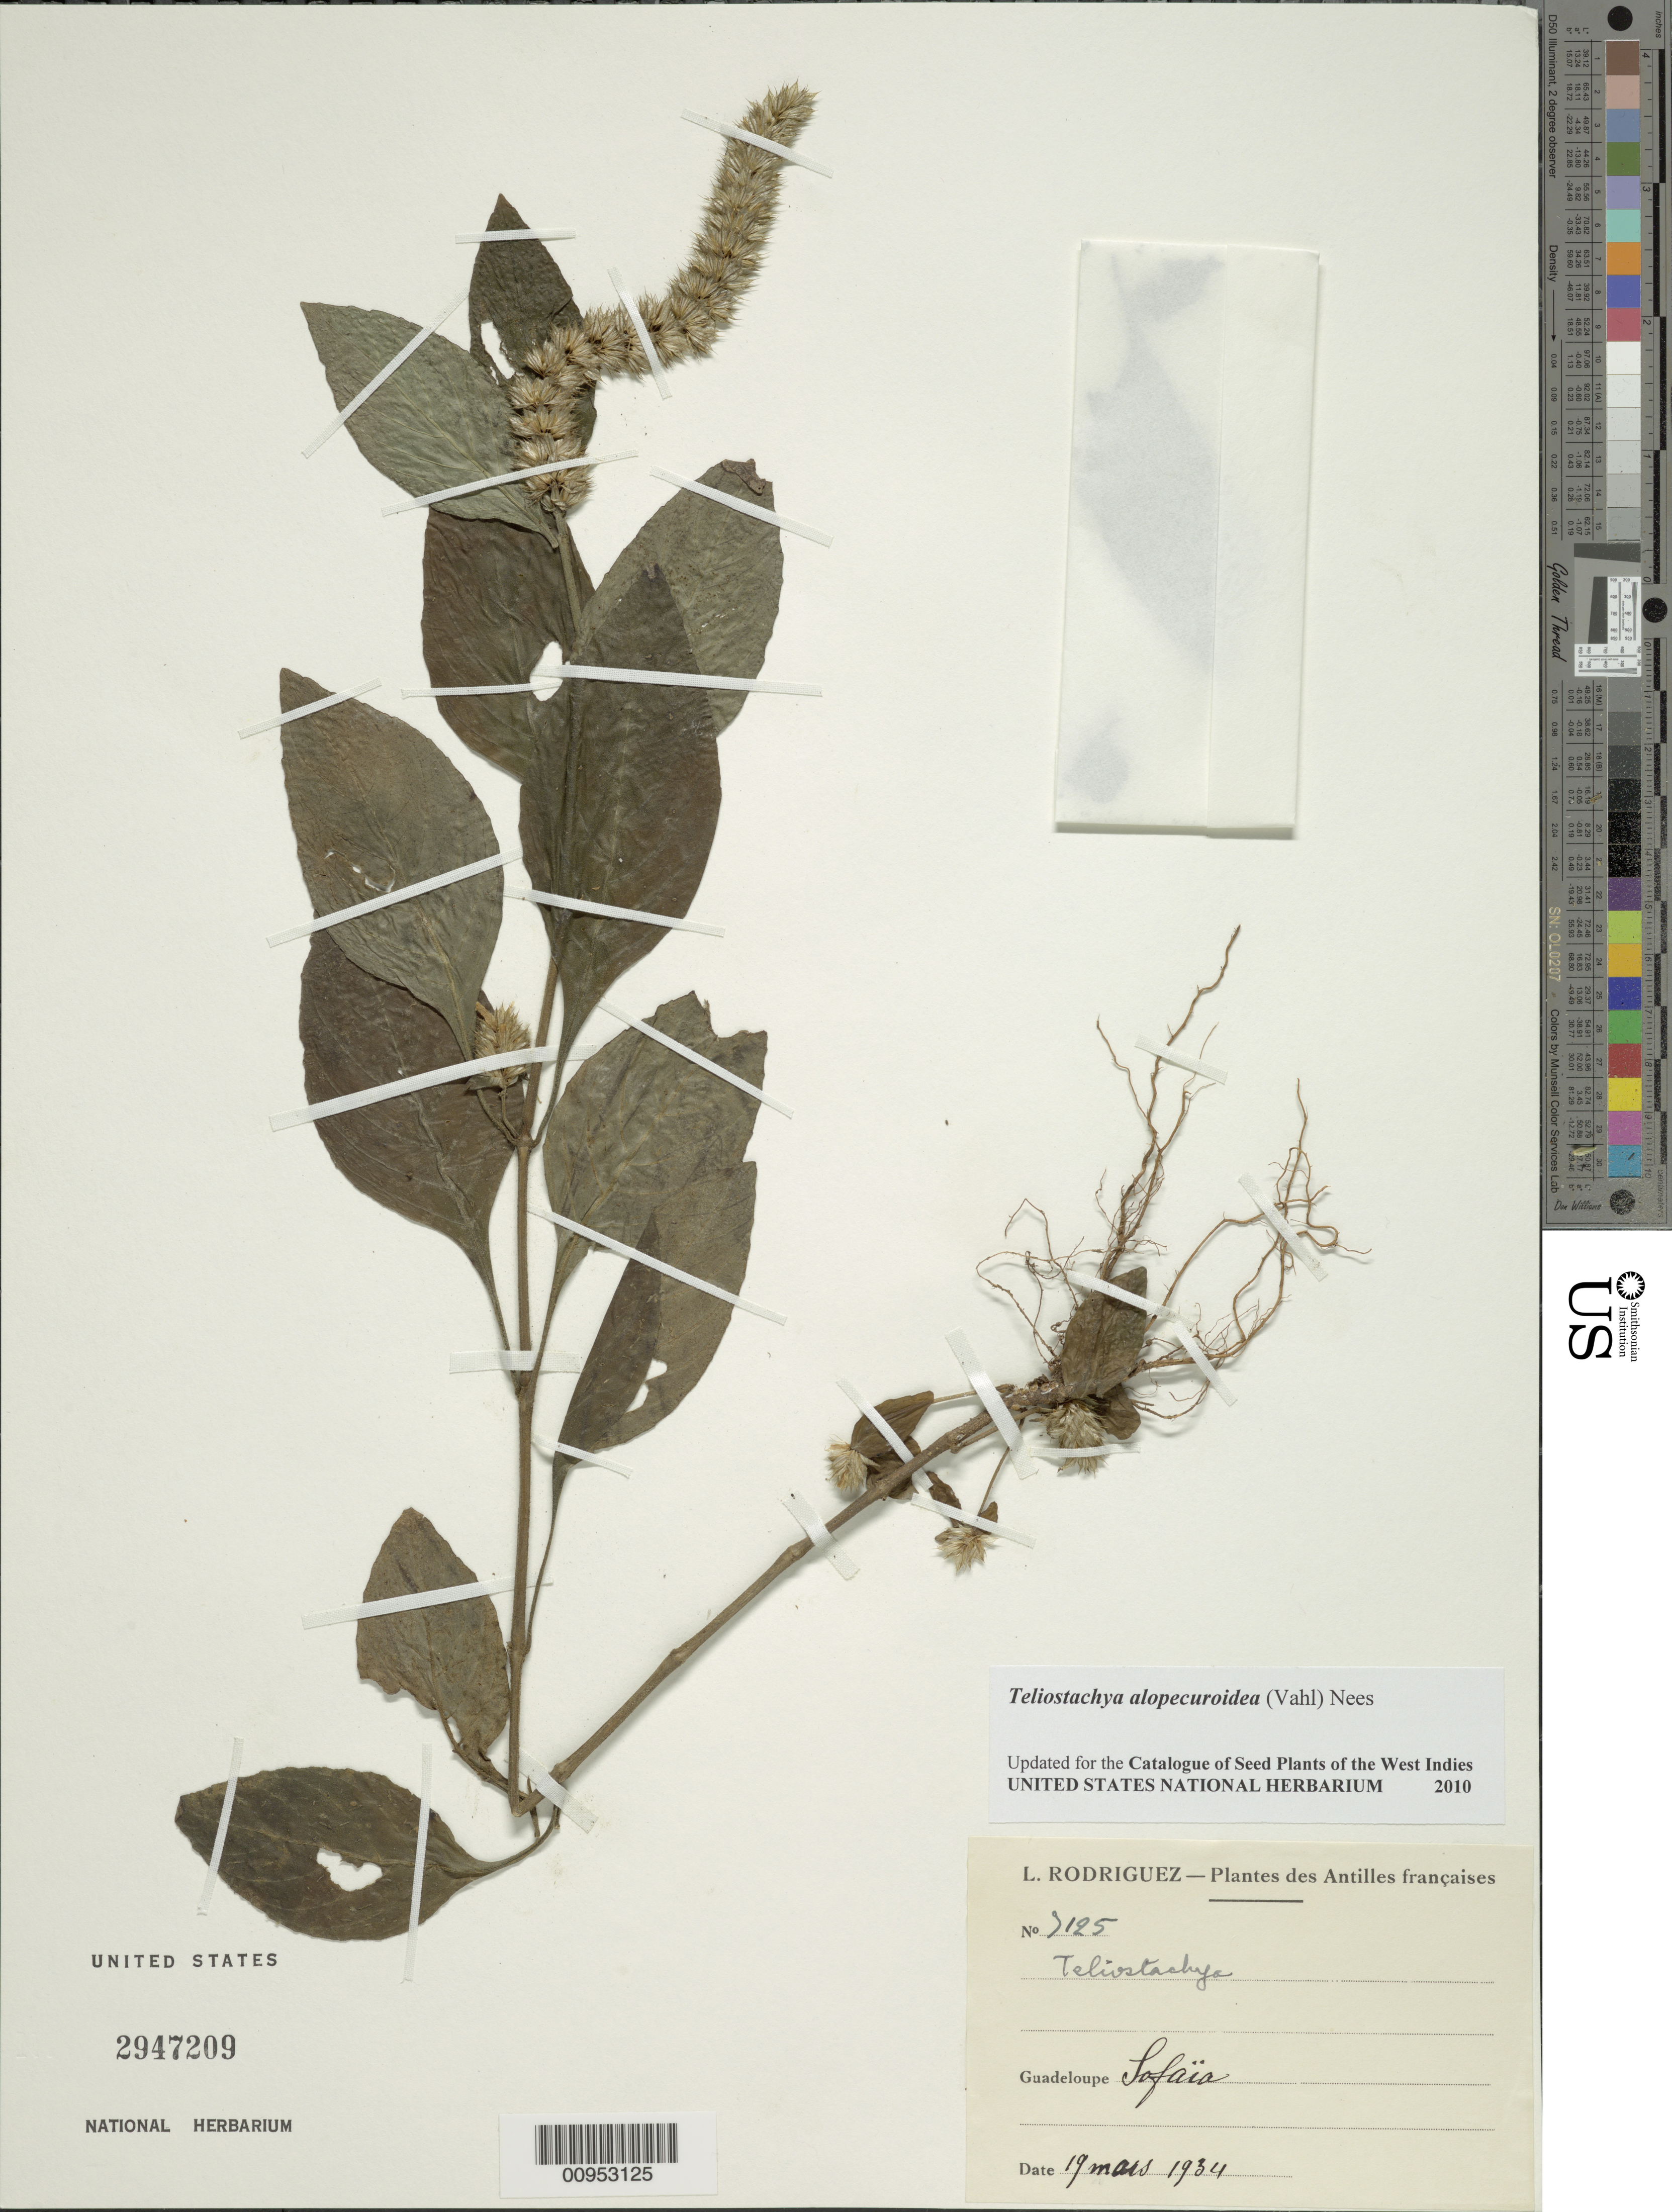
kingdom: Plantae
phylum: Tracheophyta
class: Magnoliopsida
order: Lamiales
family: Acanthaceae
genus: Teliostachya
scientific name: Teliostachya alopecuroidea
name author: (Vahl) Nees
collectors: L. Rodriguez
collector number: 7125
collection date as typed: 19 Mar 1934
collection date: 1934-03-19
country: Guadeloupe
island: Basse Terre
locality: Sofaïa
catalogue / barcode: US 2947209